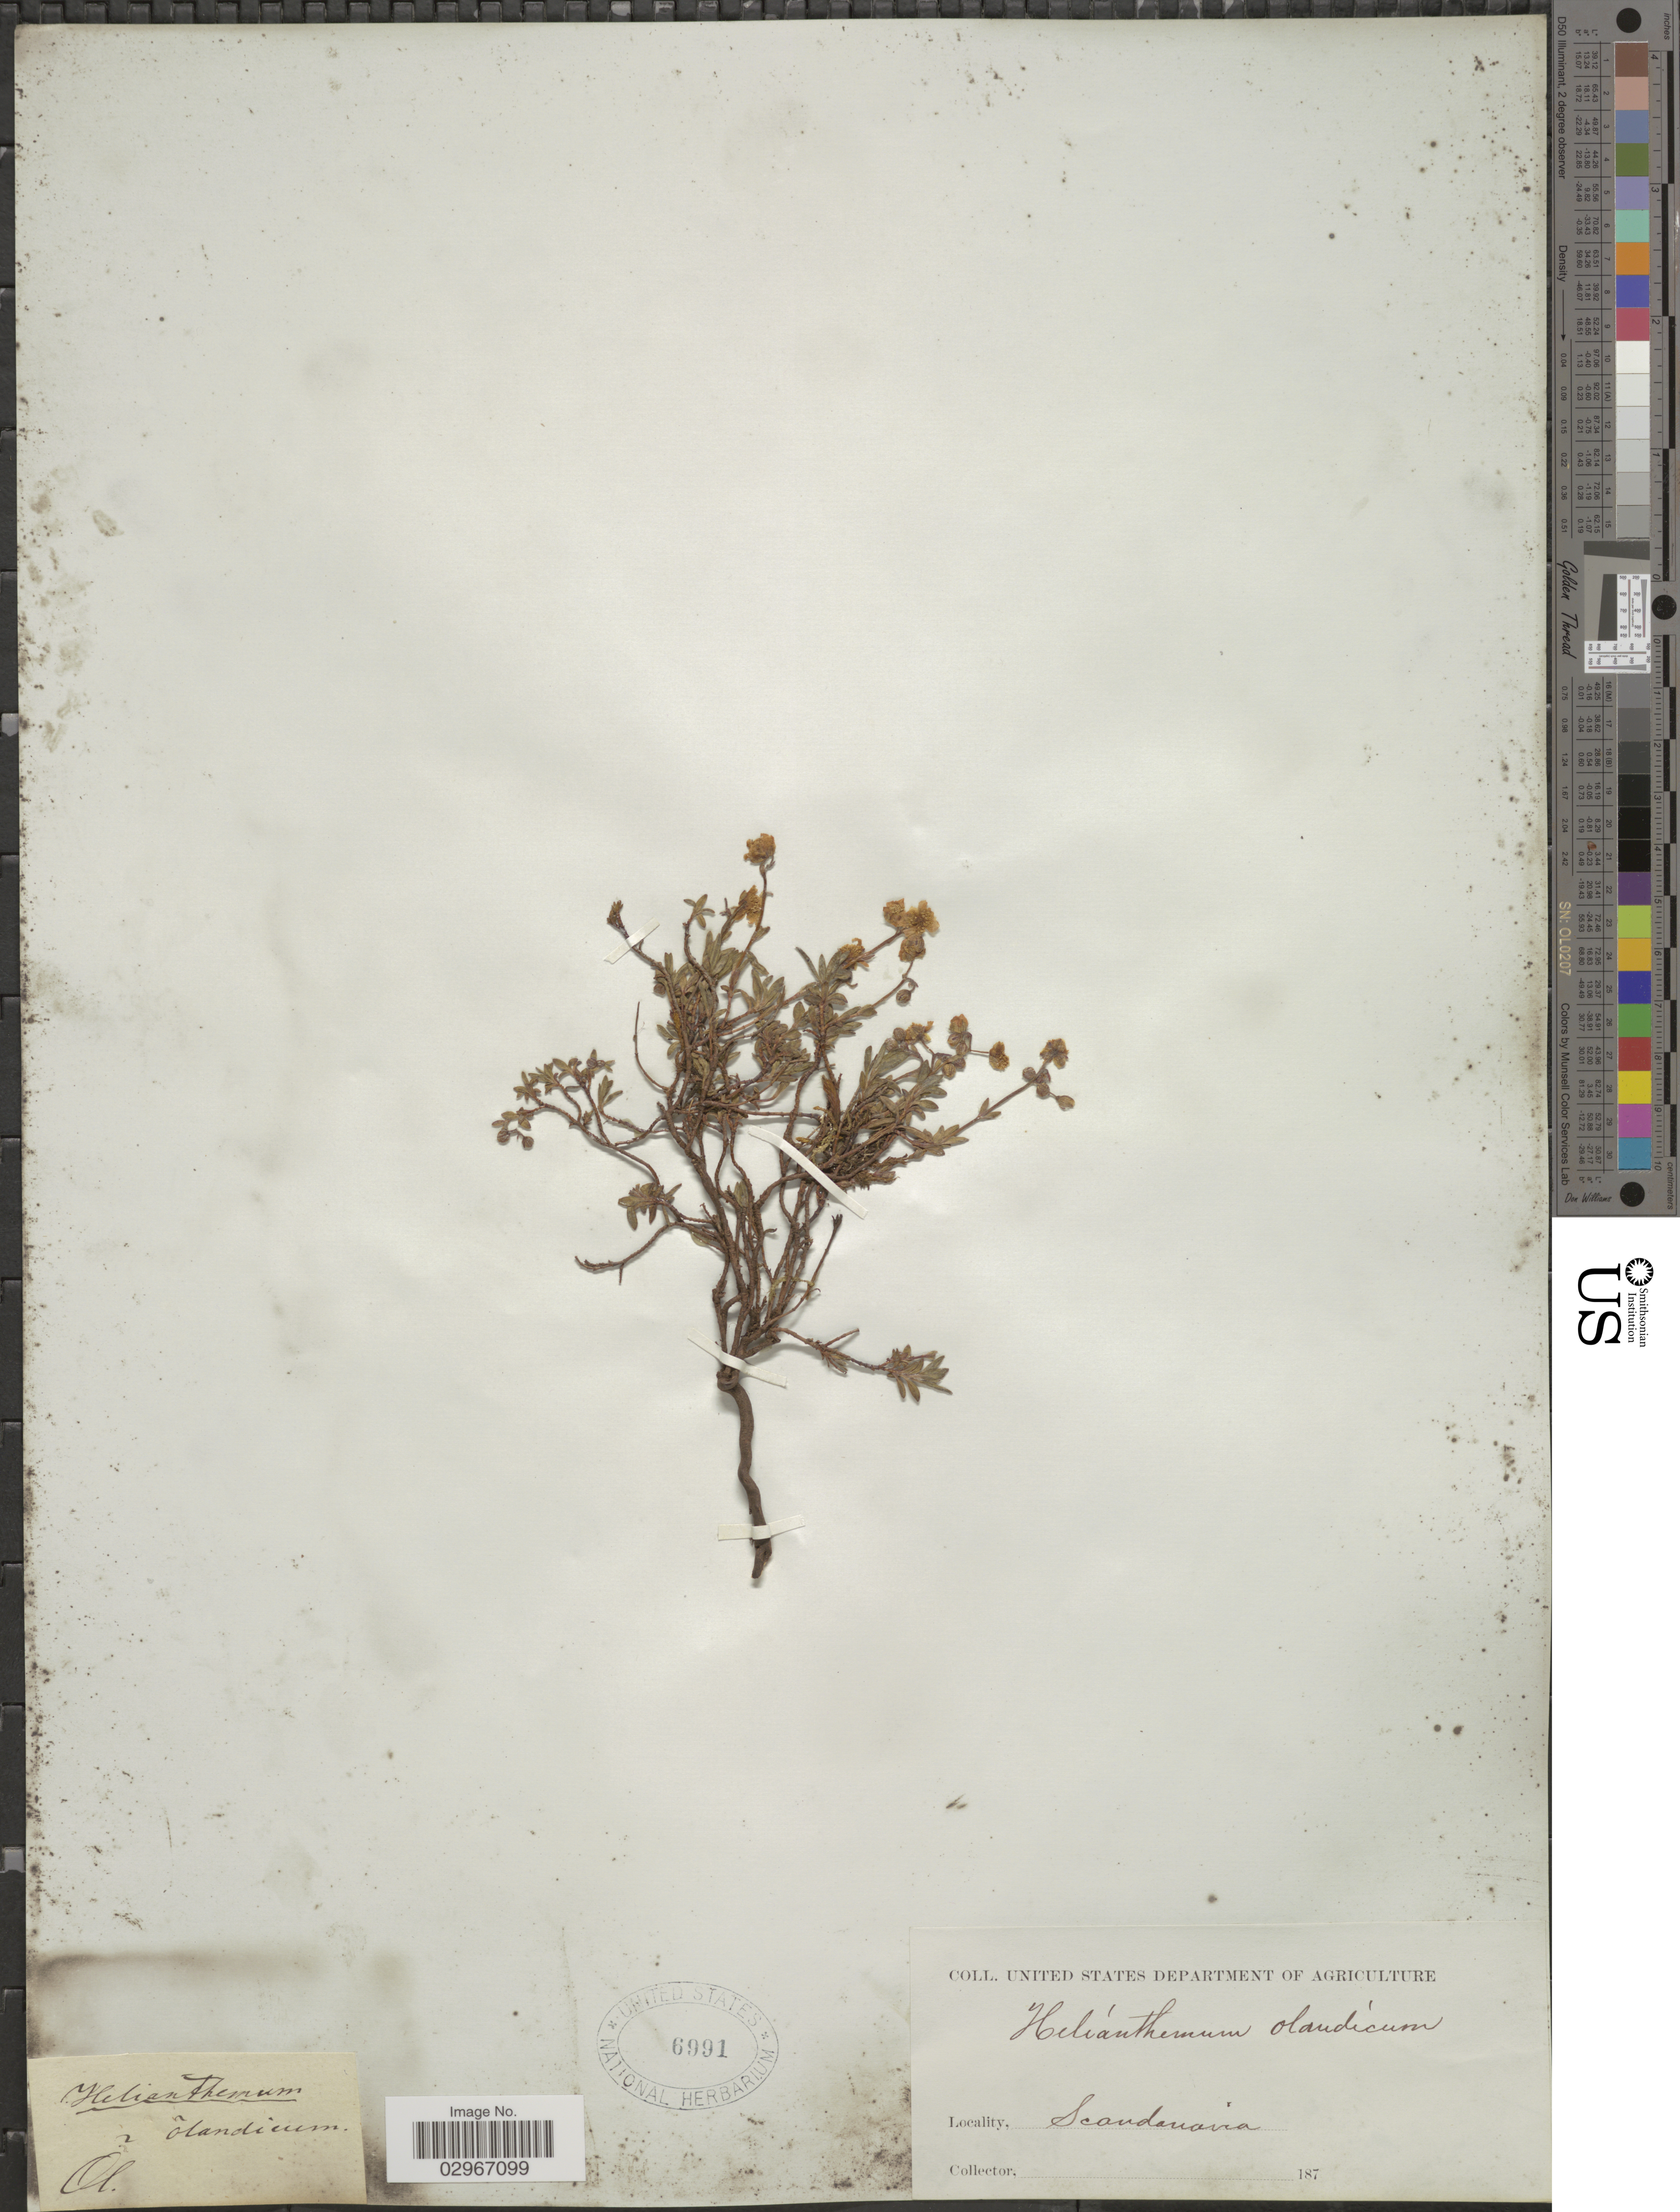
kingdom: Plantae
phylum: Tracheophyta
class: Magnoliopsida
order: Malvales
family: Cistaceae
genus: Helianthemum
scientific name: Helianthemum oelandicum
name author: (L.) DC.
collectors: Facchini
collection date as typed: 187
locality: Scandanavia.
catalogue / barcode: US 6991